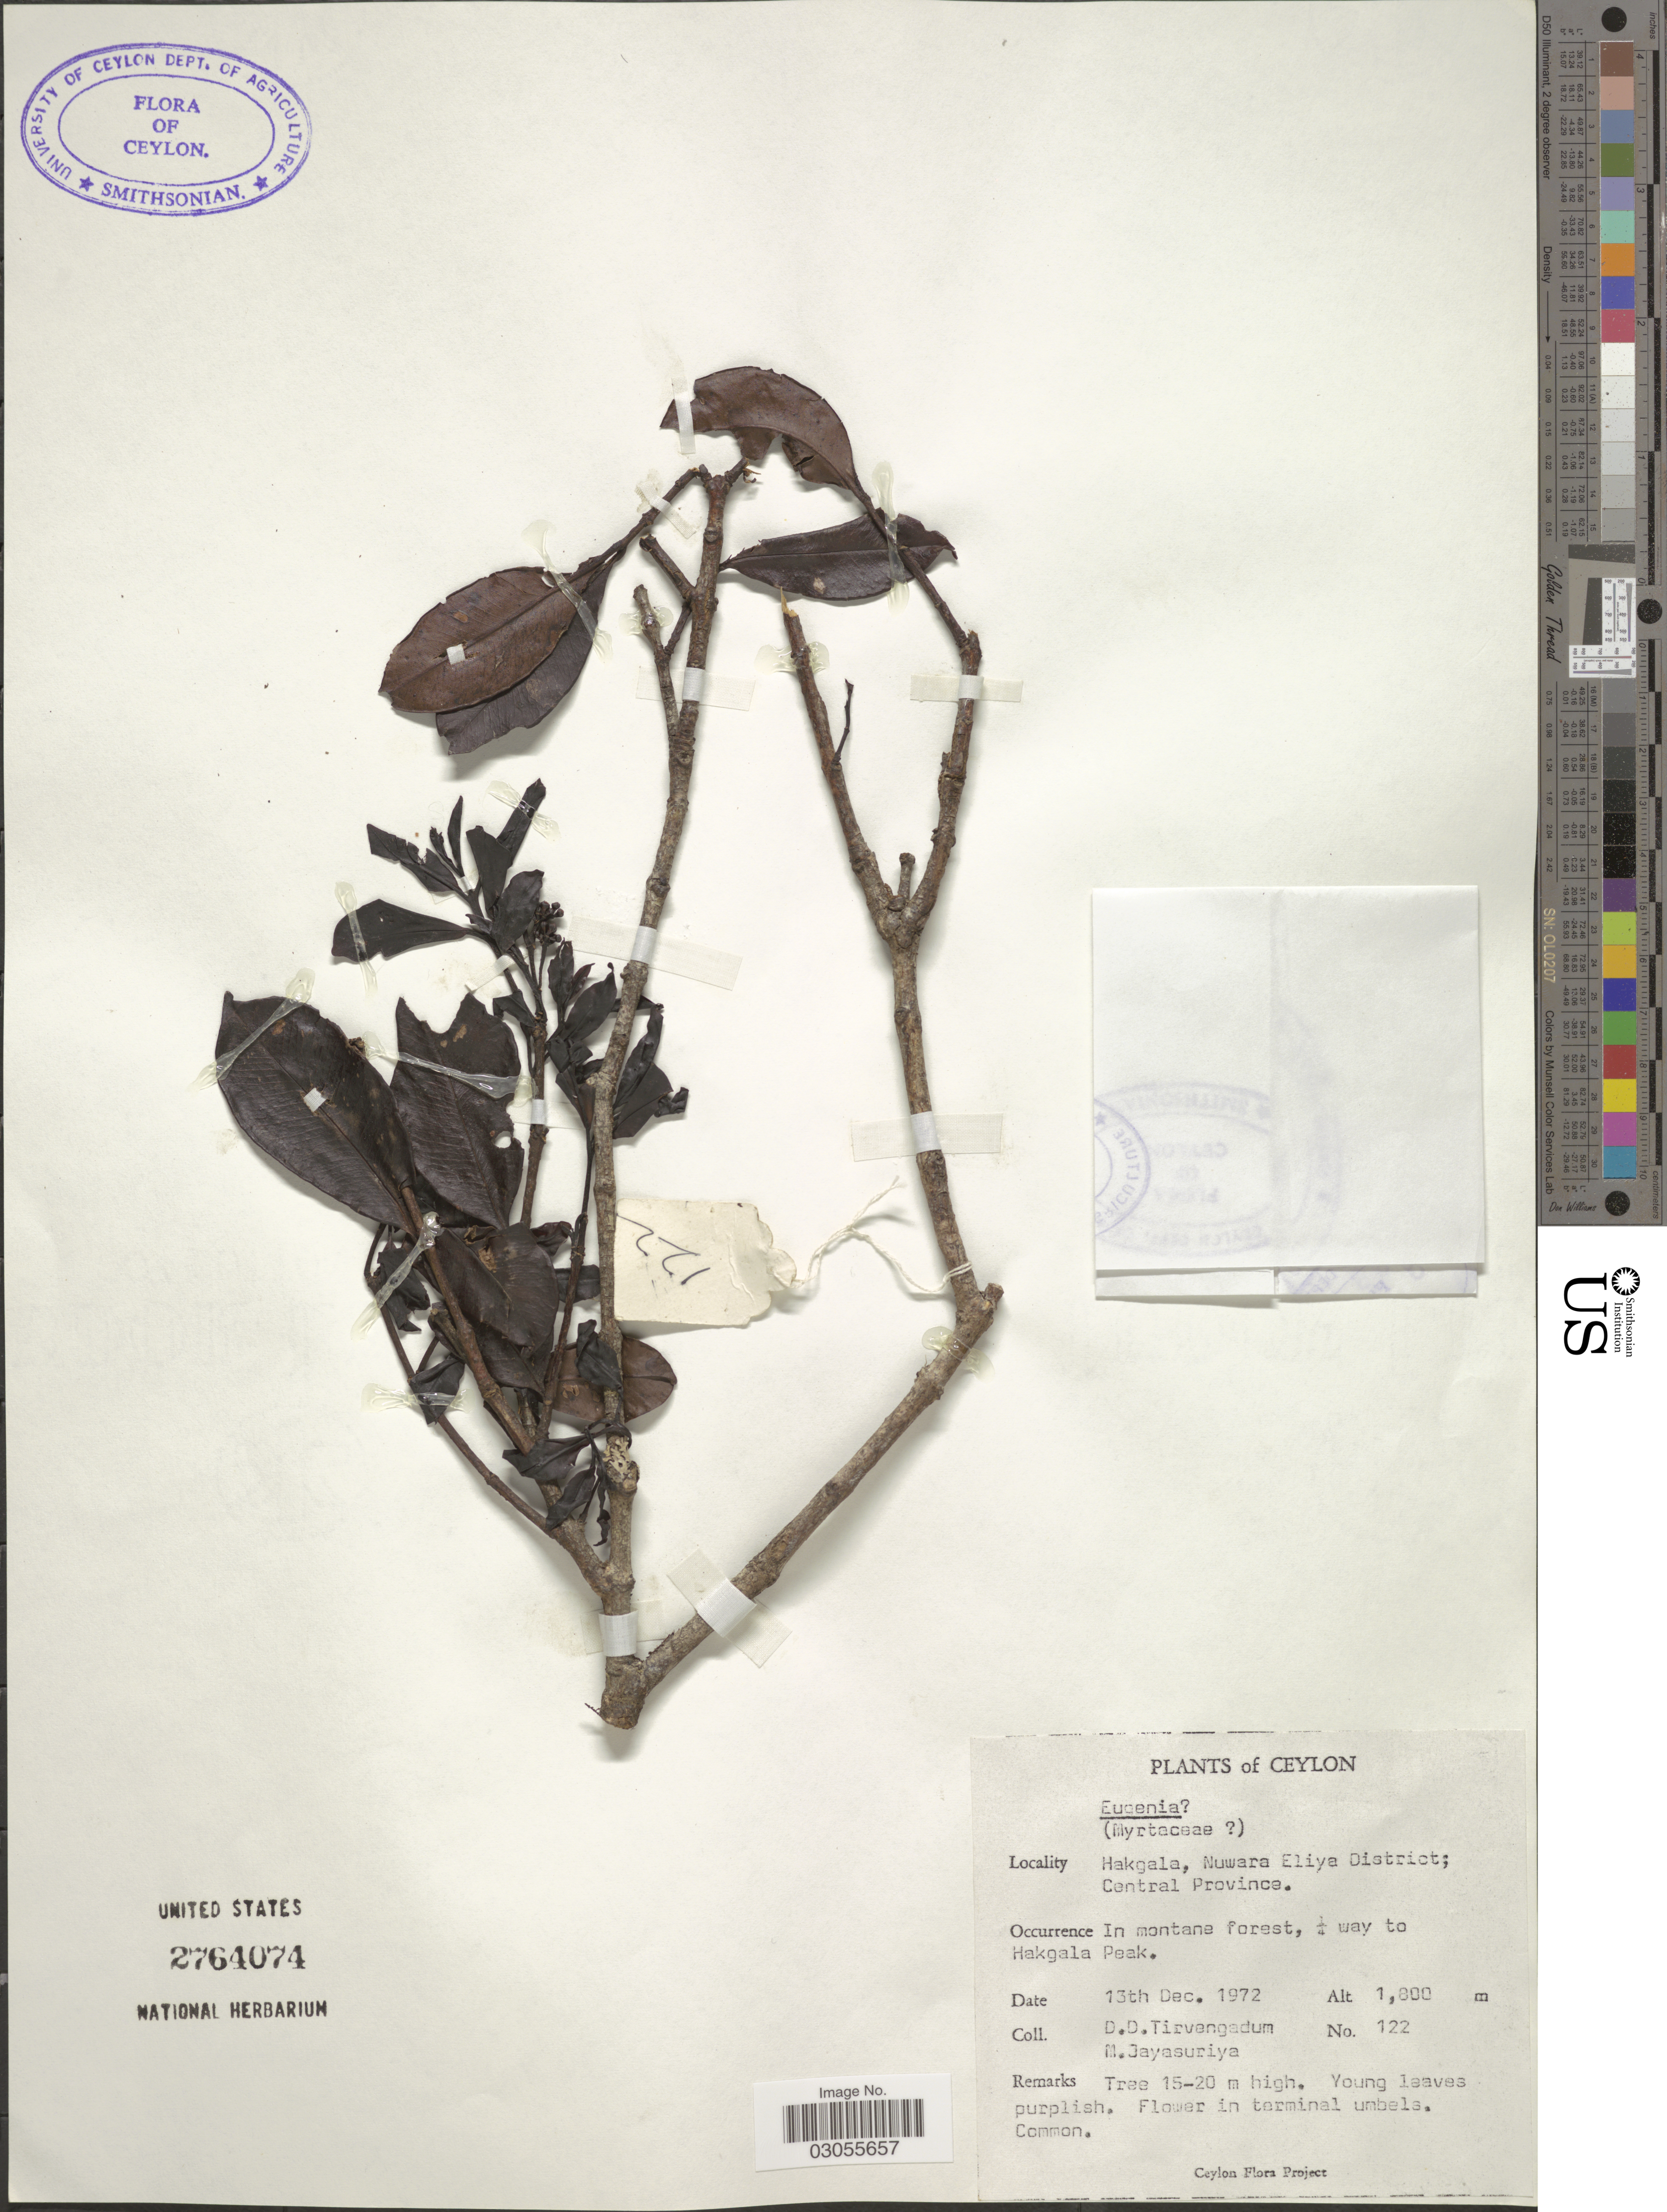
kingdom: Plantae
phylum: Tracheophyta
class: Magnoliopsida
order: Myrtales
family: Myrtaceae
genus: Eugenia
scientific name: Eugenia sp.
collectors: D. Tirvengadum & M. Jayasuriya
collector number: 122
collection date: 1972-12-13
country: Sri Lanka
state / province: Central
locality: Ceylon. Hakgala, Nuwara Eliya District. ¼ way to Hakgala Peak.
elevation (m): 1800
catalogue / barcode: US 2764074